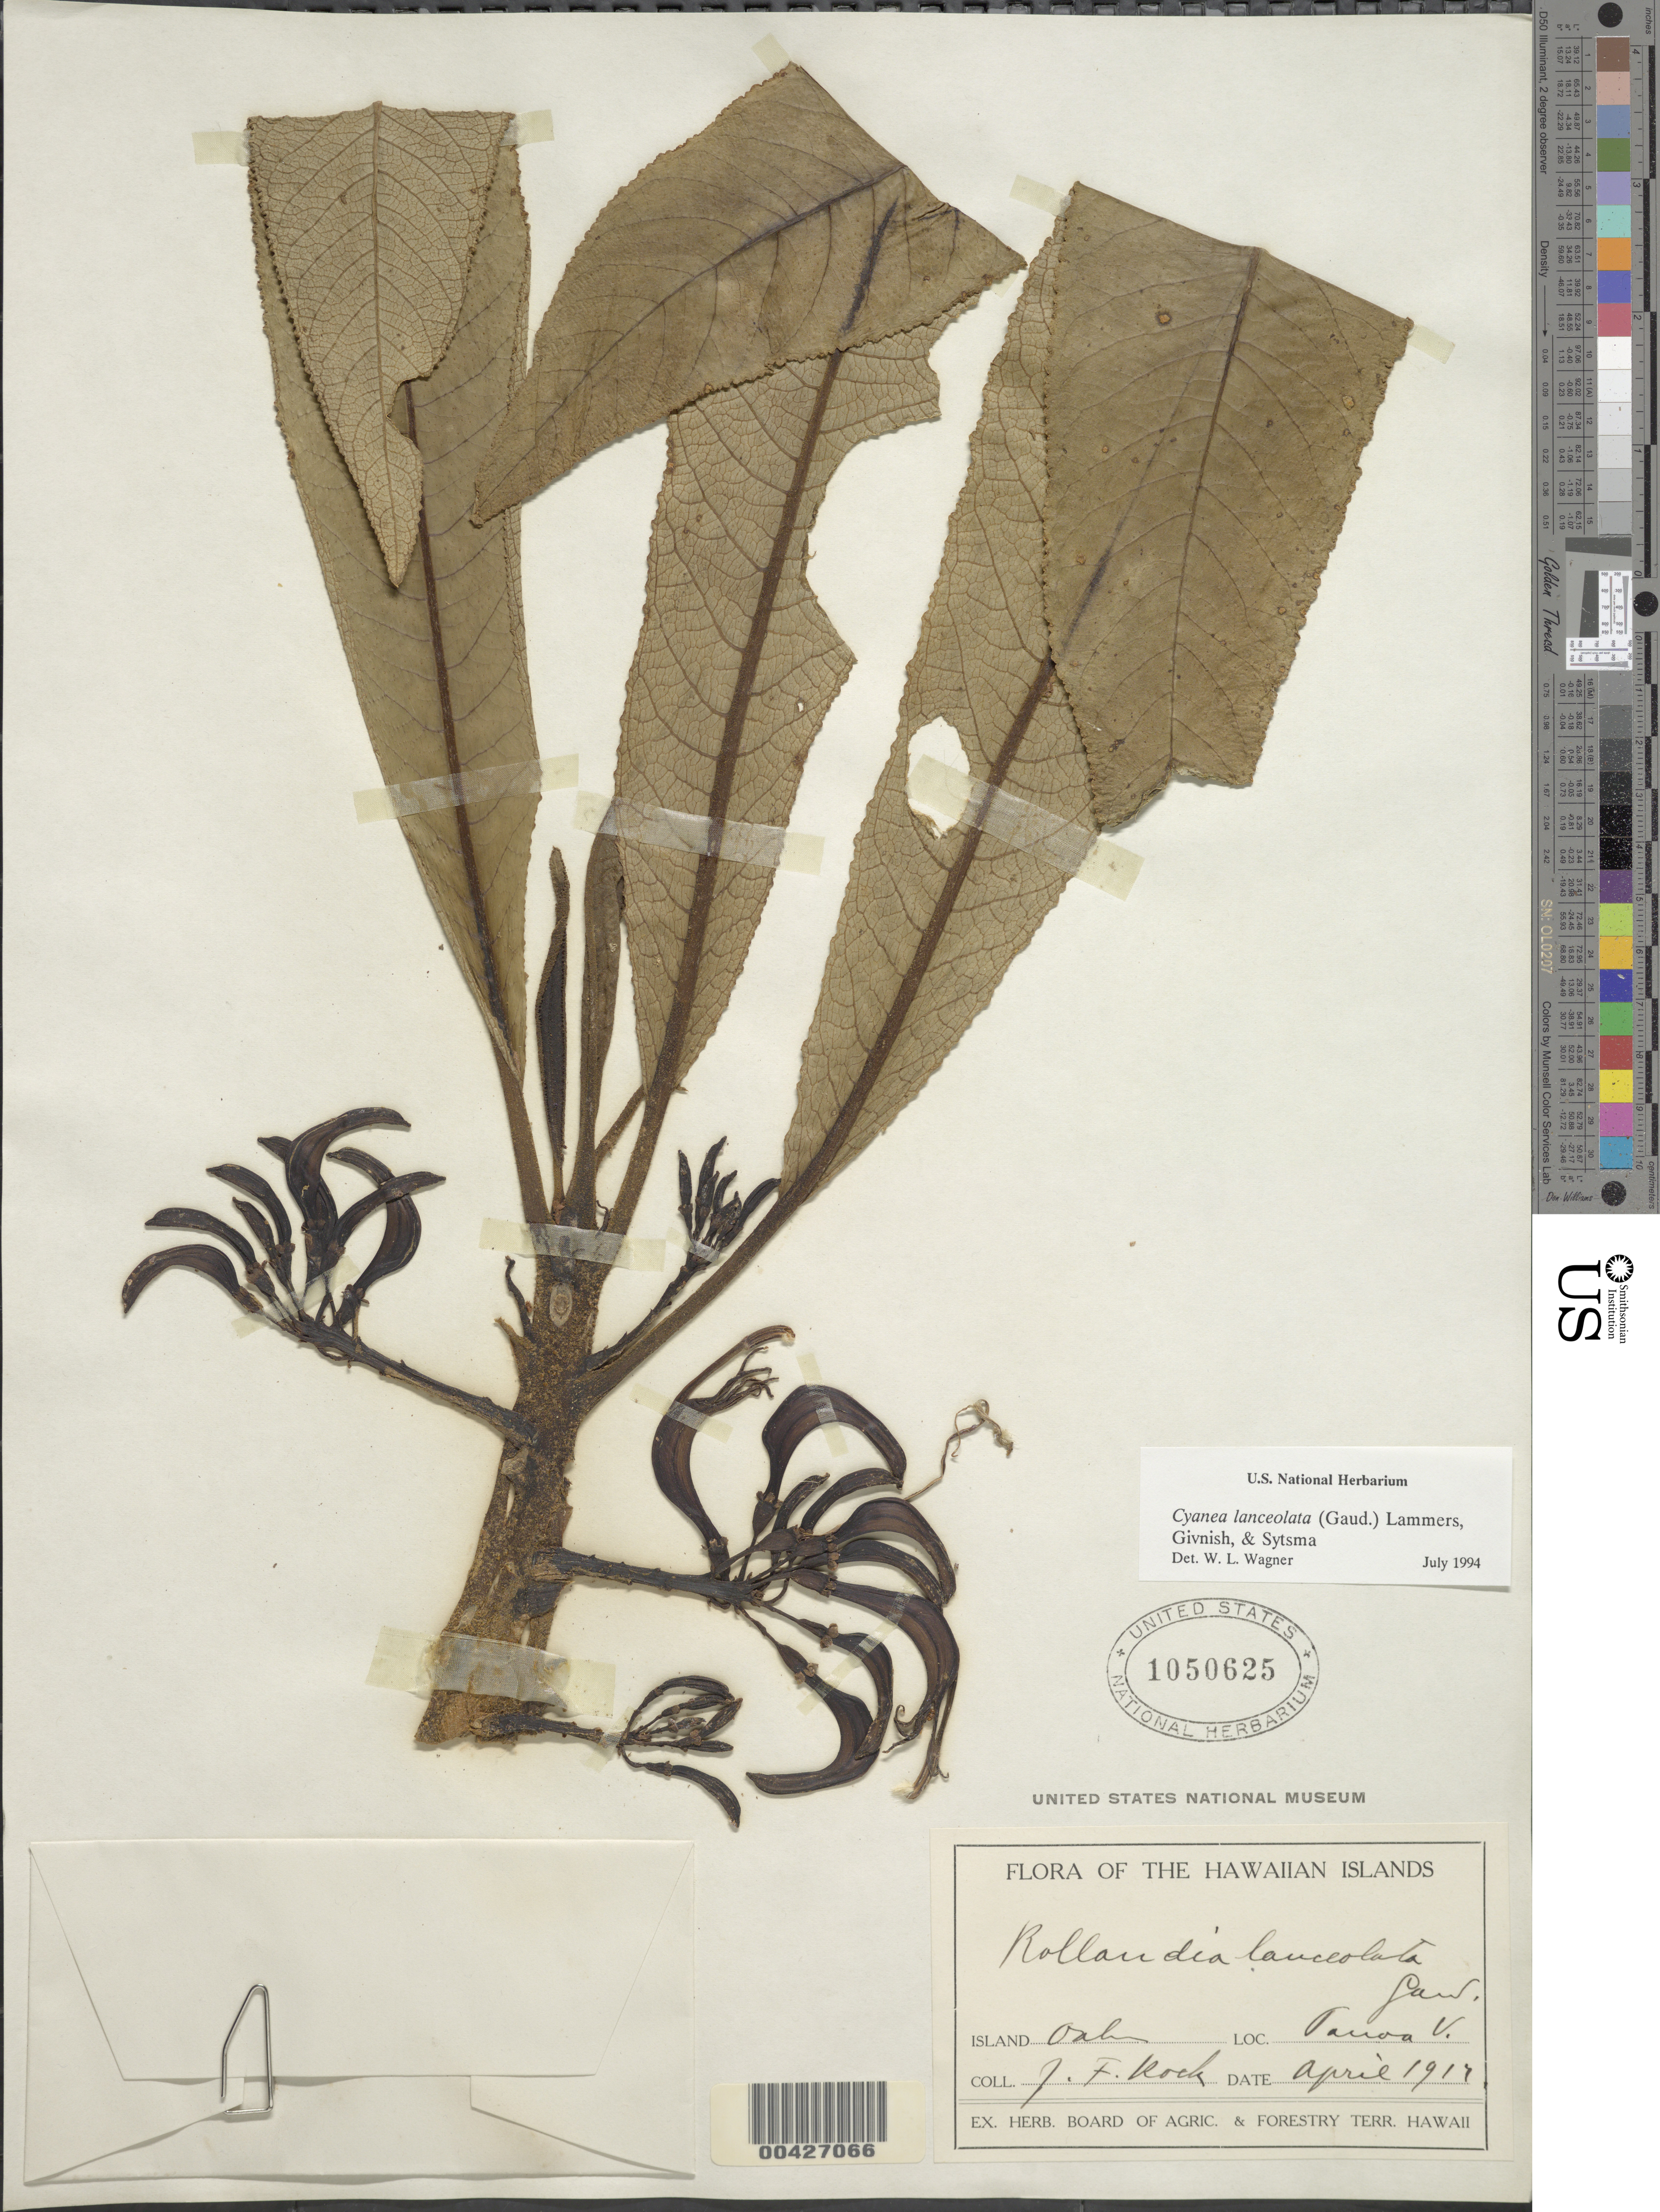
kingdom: Plantae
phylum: Tracheophyta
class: Magnoliopsida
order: Asterales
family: Campanulaceae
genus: Cyanea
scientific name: Cyanea lanceolata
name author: (Gaudich.) Lammers et al.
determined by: Wagner, W. L., (BOT), Smithsonian Institution - National Museum of Natural History (UNITED STATES)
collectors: J. F. Rock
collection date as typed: Apr 1917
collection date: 1917-04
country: United States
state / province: Hawaii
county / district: Honolulu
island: Oahu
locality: Pauoa Valley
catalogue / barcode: US 1050625